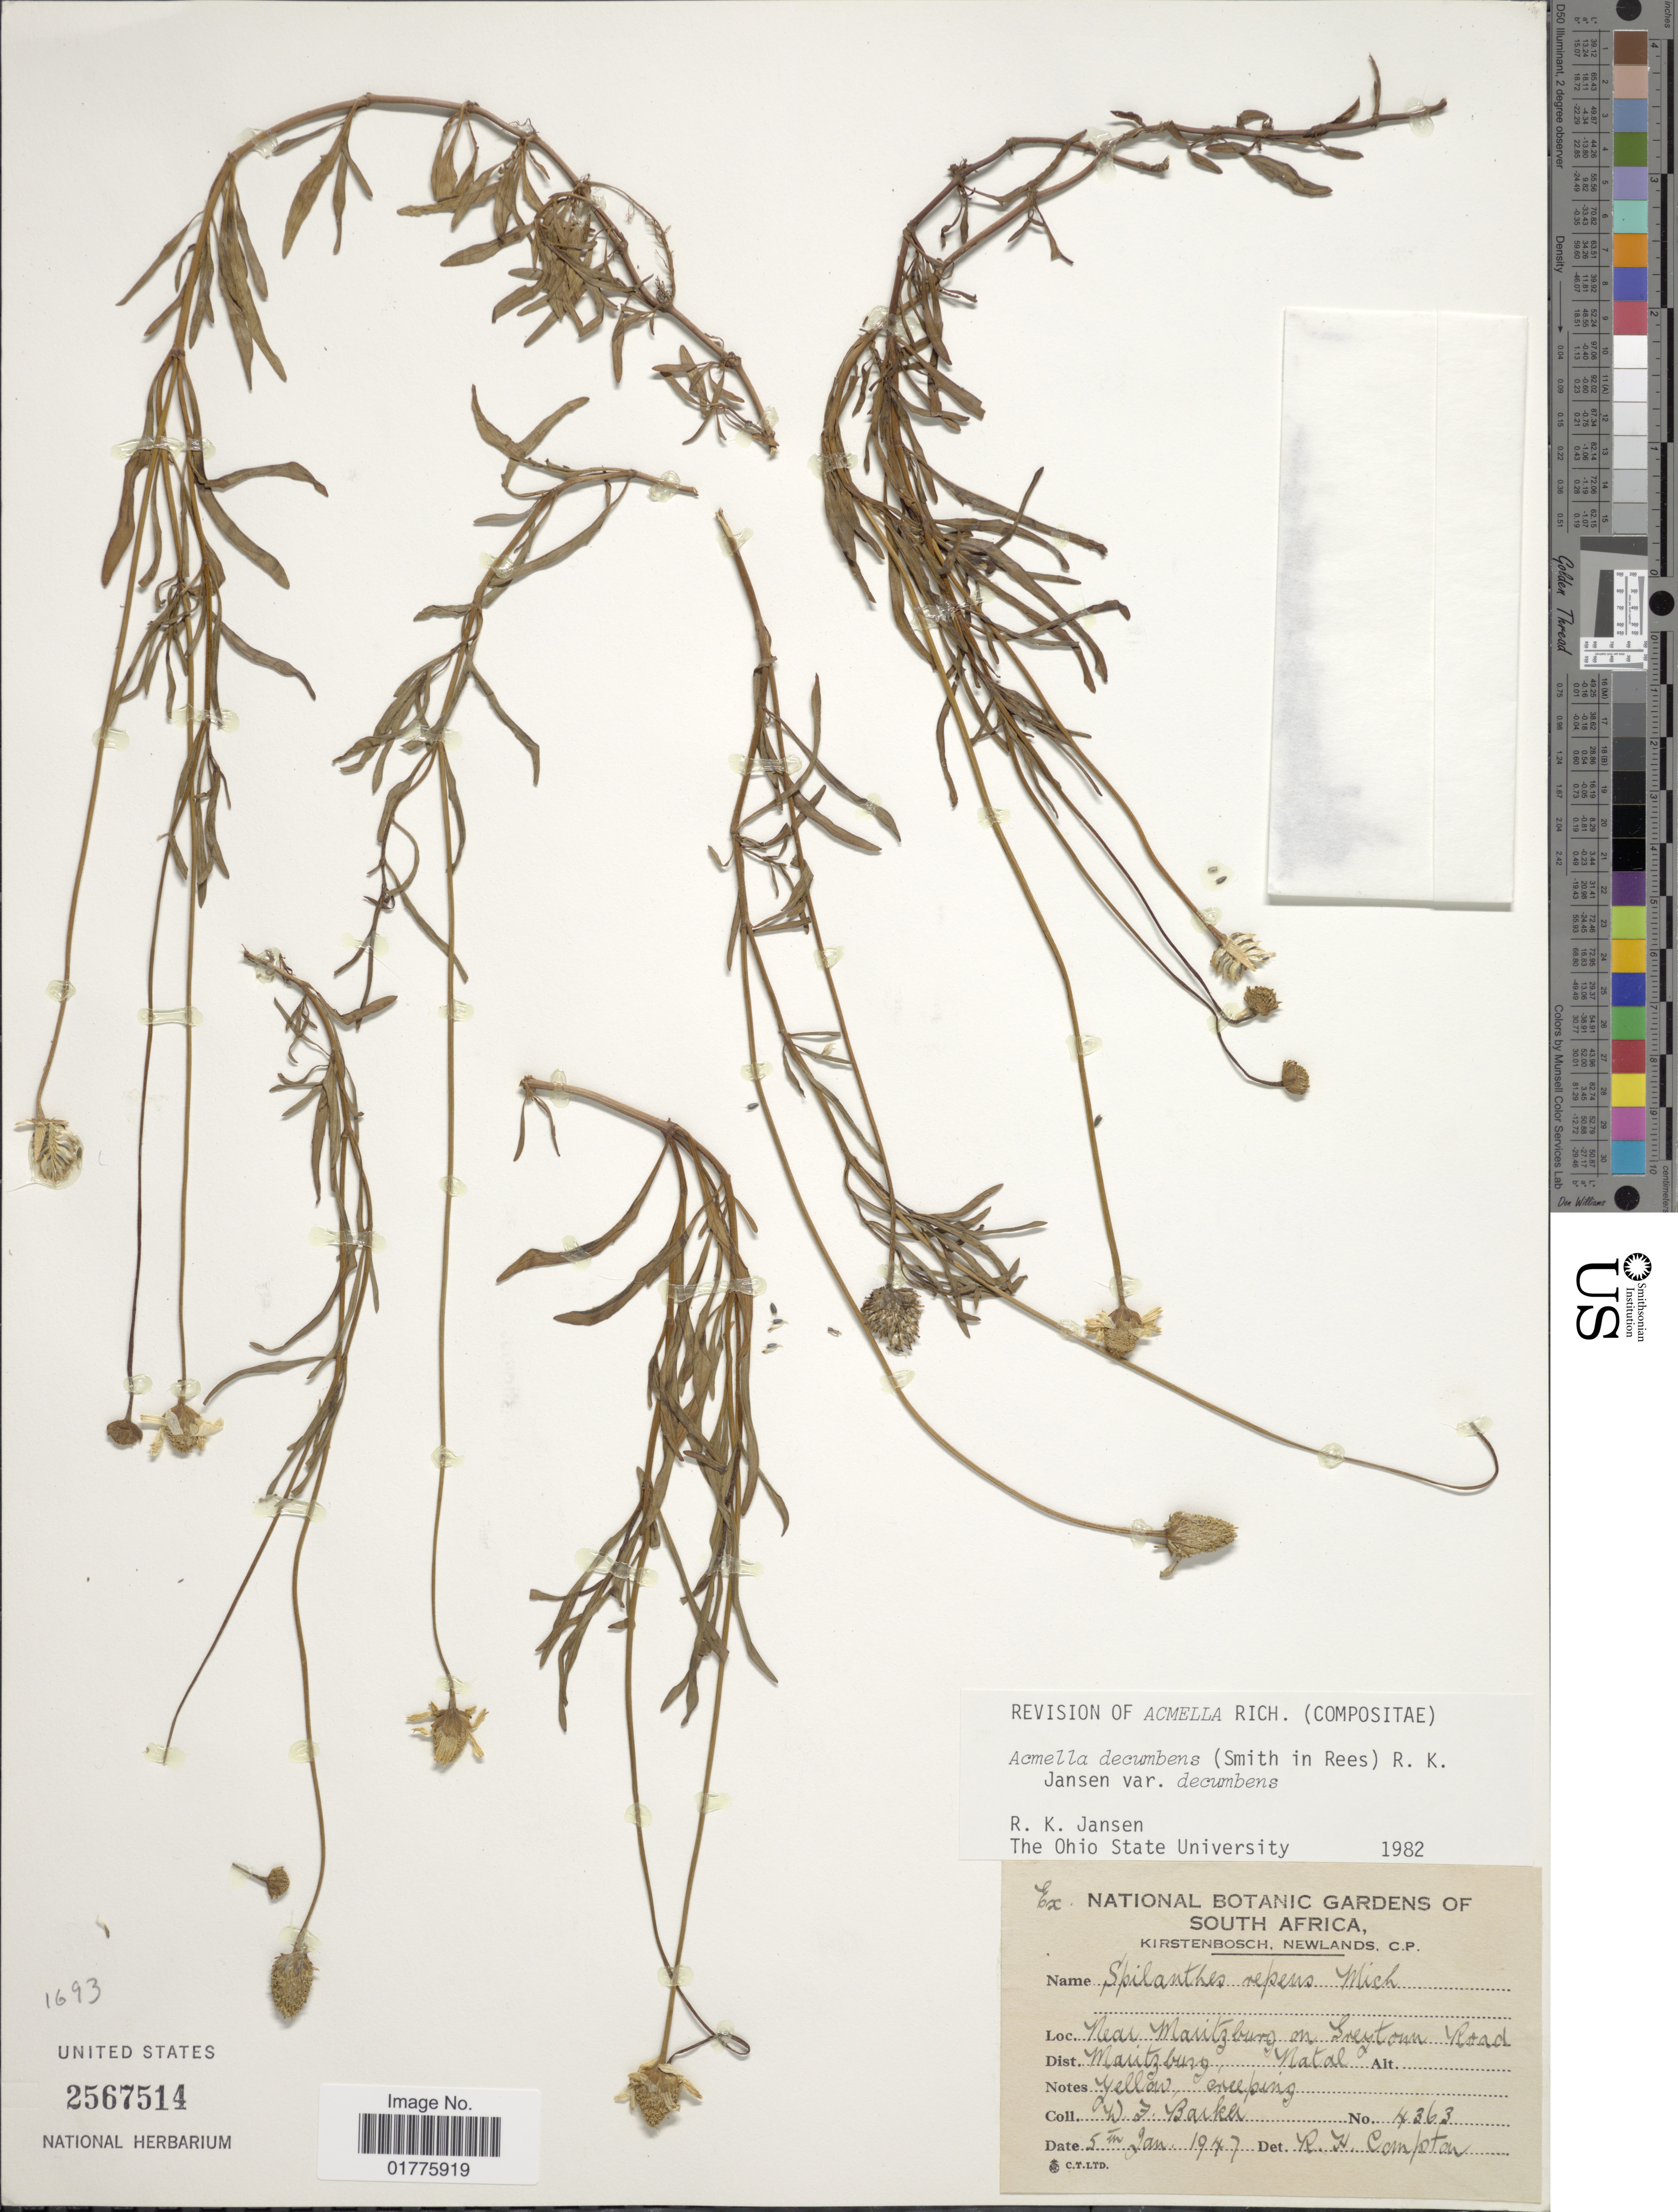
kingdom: Plantae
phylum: Tracheophyta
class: Magnoliopsida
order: Asterales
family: Asteraceae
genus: Acmella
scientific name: Acmella decumbens var. decumbens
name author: (Sm.) R.K. Jansen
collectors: C. F. Barker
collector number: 4363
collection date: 1947-01-05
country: South Africa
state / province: KwaZulu-Natal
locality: Near Maritzburg on greytown Road, Natal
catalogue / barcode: US 2567514